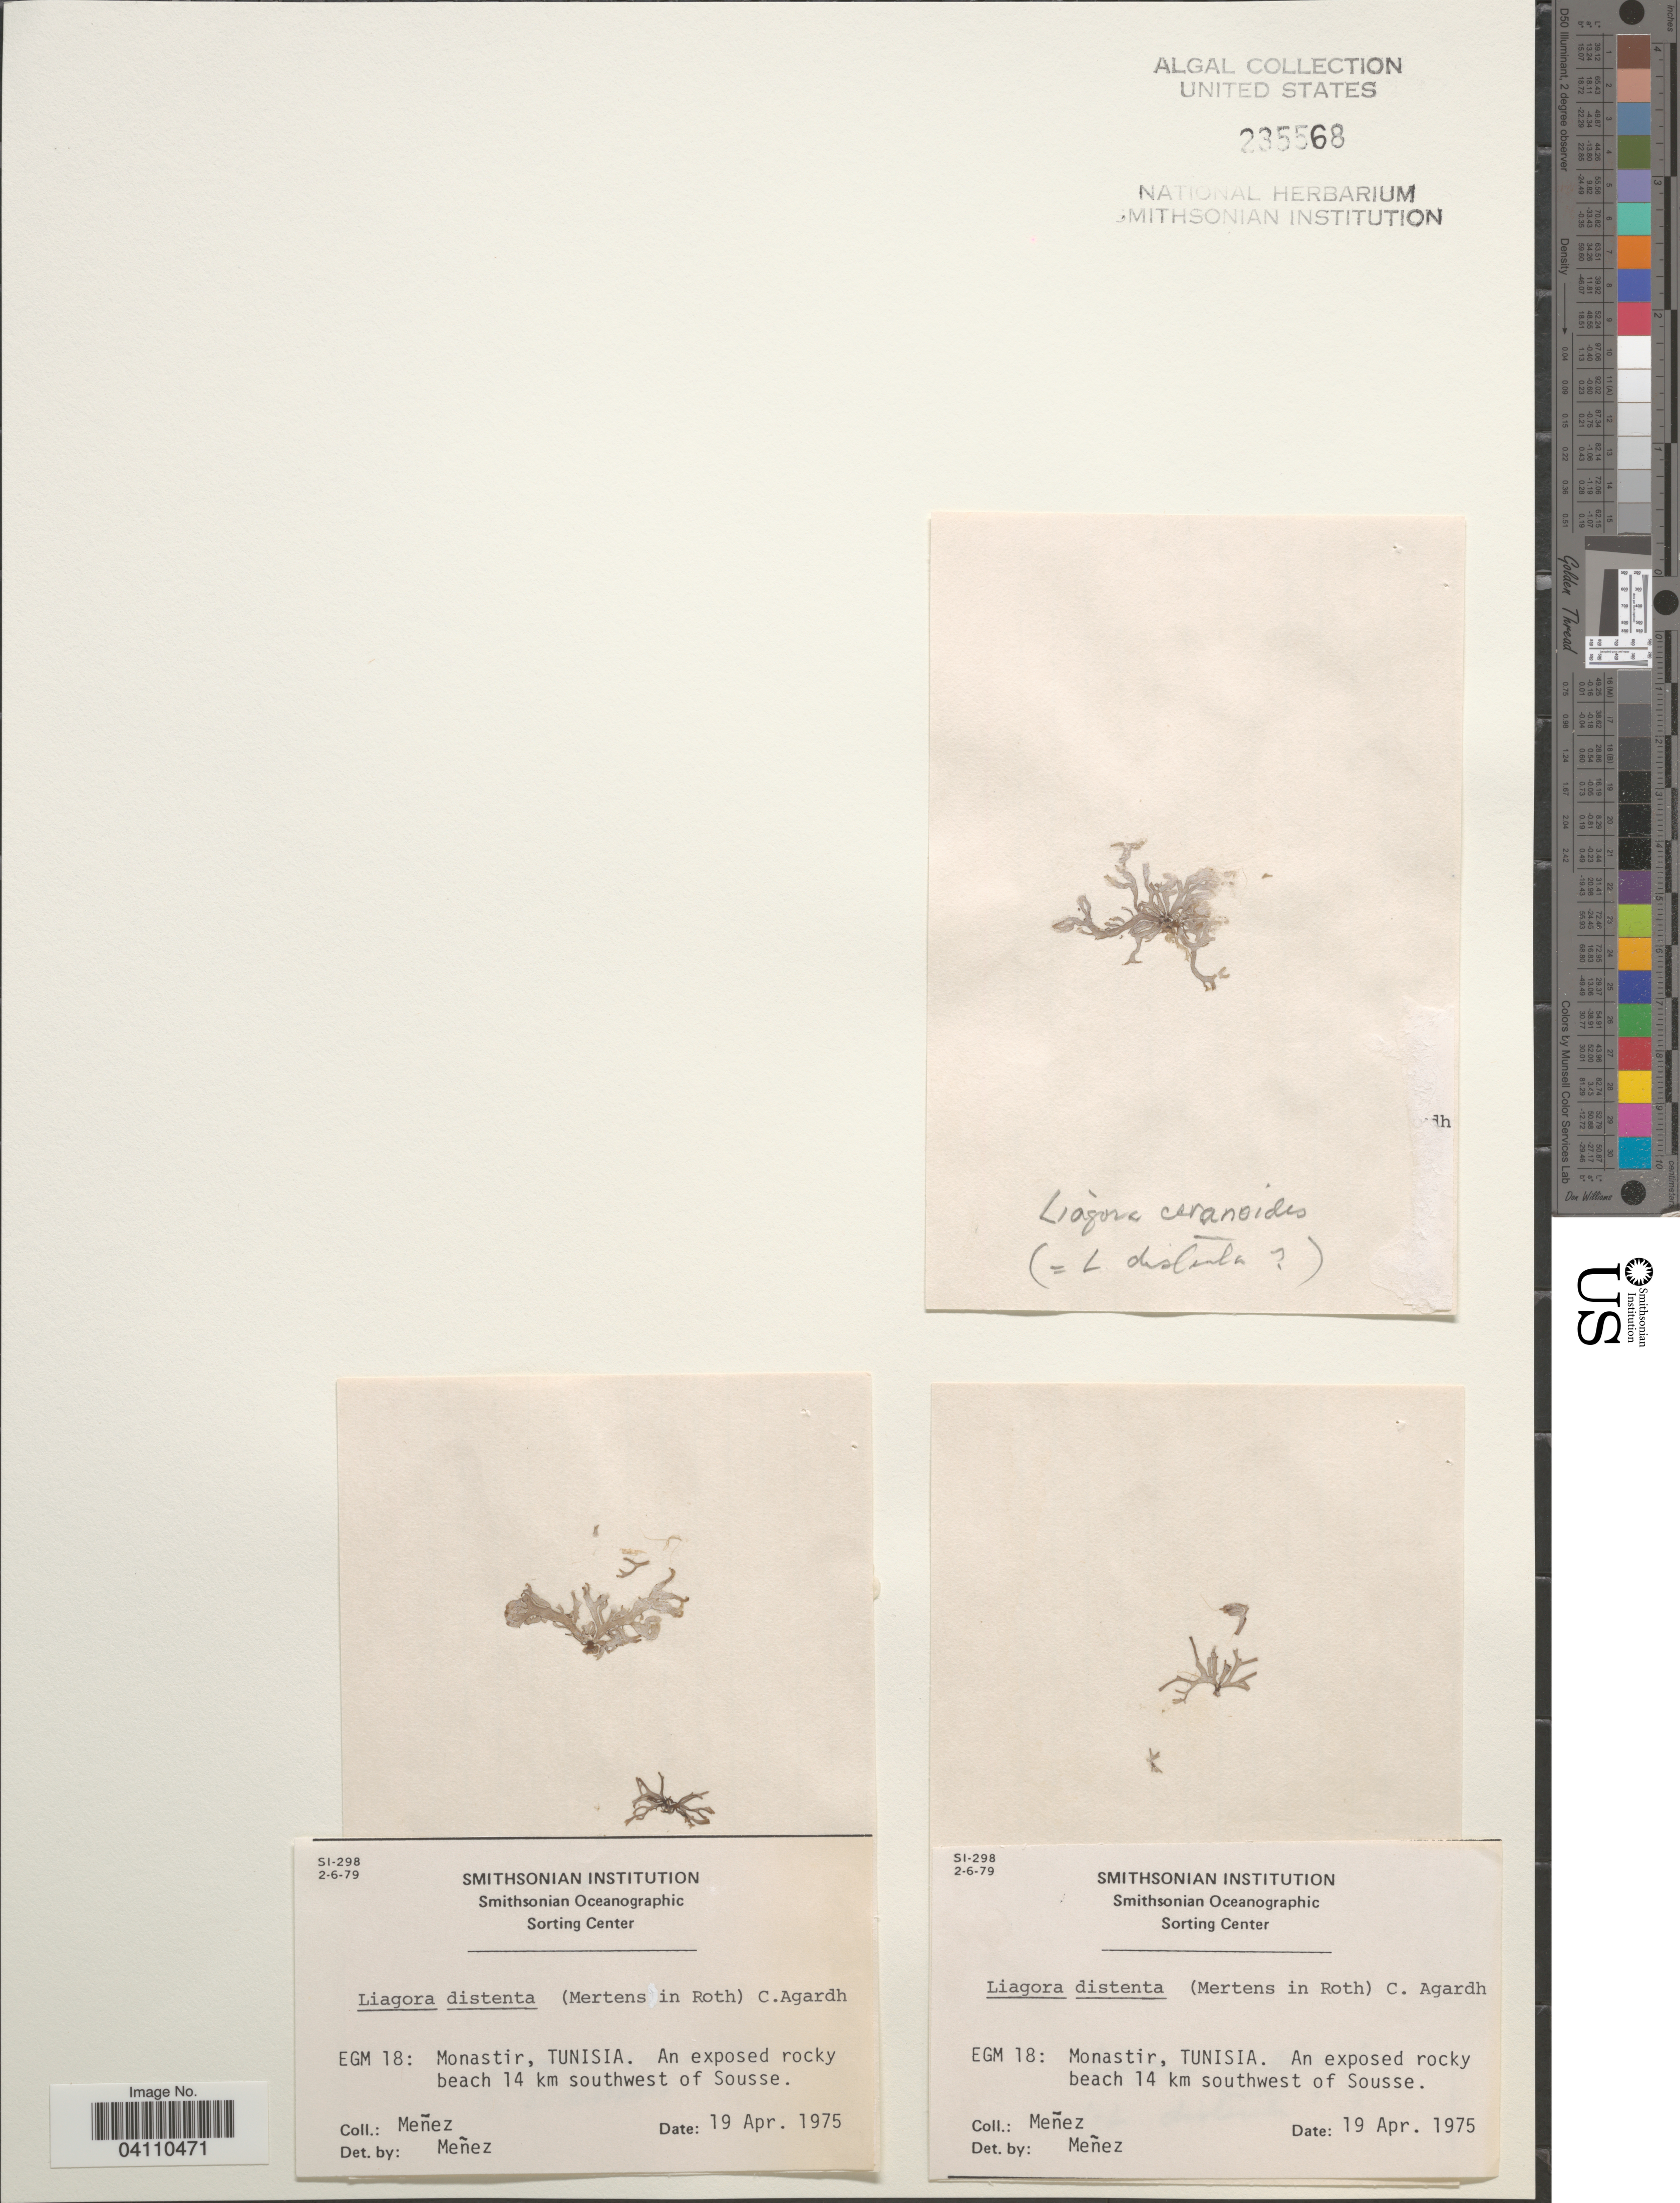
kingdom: Plantae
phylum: Rhodophyta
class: Florideophyceae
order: Nemaliales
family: Liagoraceae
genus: Liagora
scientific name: Liagora distenta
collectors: Menez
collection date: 1975-04-19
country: Tunisia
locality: EGM 18: Monastir, Tunisia. An exposed rocky beach 14 km southwest of Sousse.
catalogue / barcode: US 235568